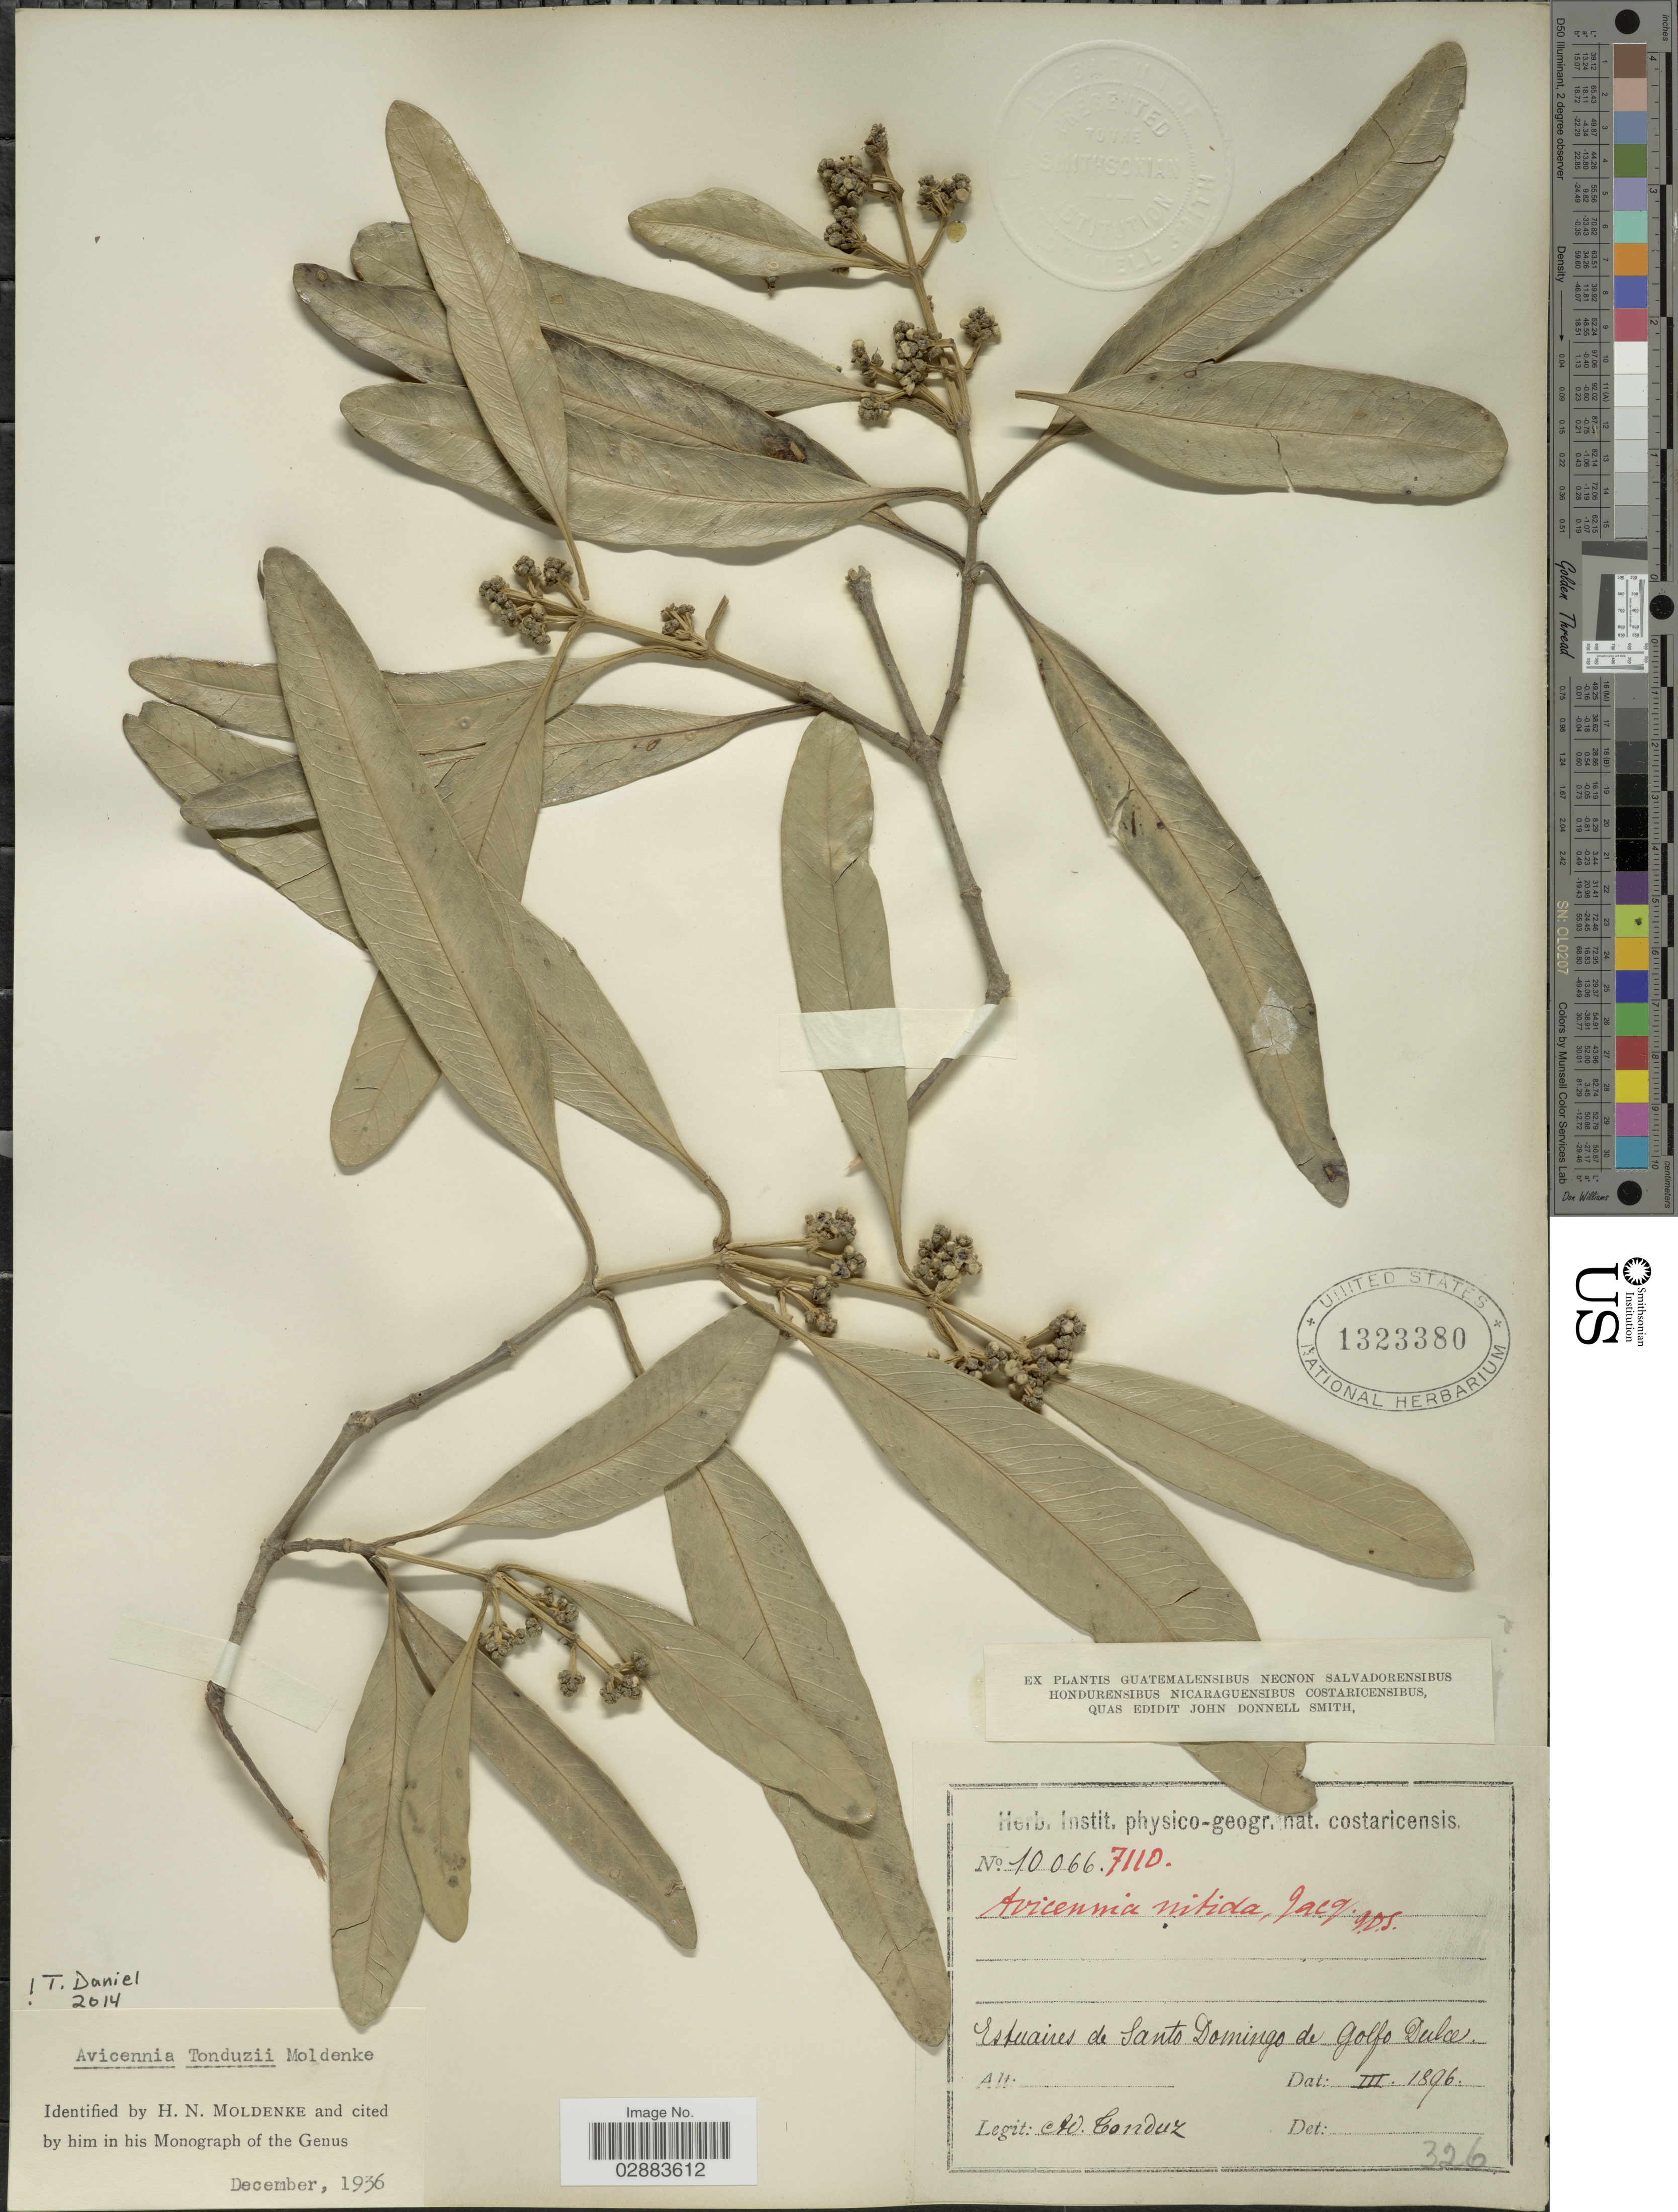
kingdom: Plantae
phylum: Tracheophyta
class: Magnoliopsida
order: Lamiales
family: Acanthaceae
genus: Avicennia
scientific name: Avicennia tonduzii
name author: Moldenke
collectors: A. Tonduz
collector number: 10066/7110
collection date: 1896-03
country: Costa Rica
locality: Estuaires de Santo Domingo de Golfo Dulce.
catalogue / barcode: US 1323380